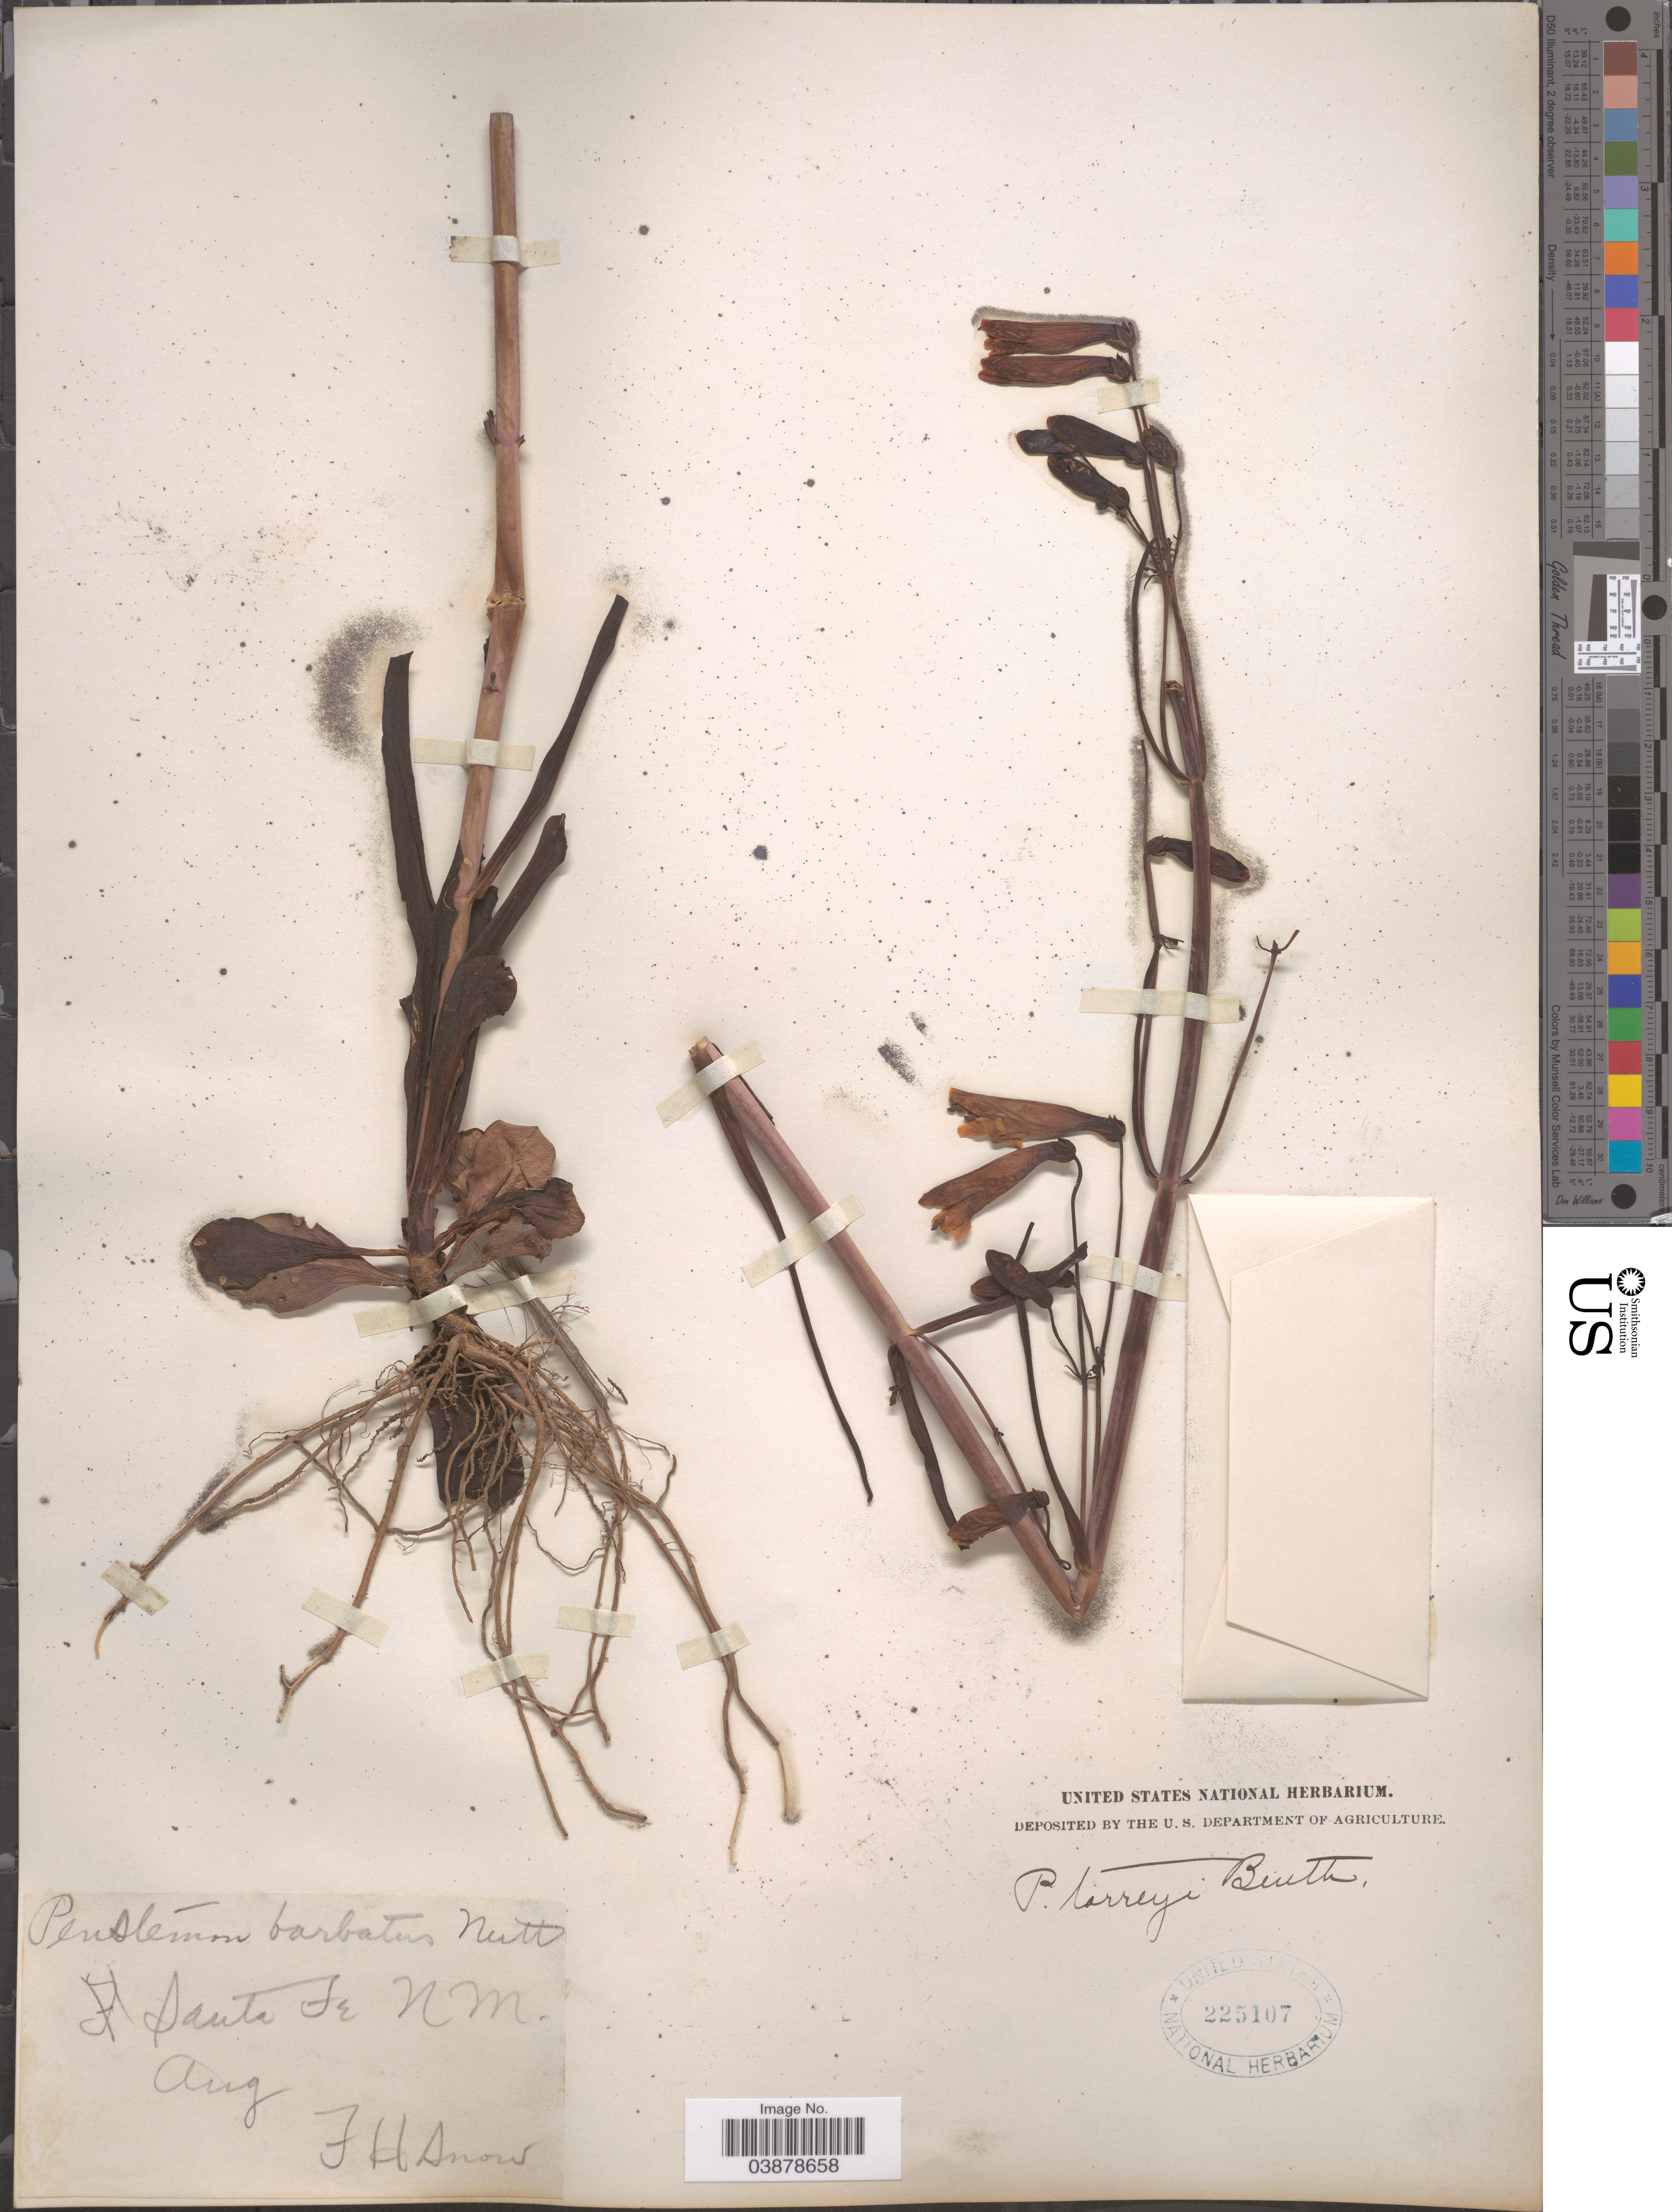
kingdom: Plantae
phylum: Tracheophyta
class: Magnoliopsida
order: Lamiales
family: Plantaginaceae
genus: Penstemon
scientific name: Penstemon torreyi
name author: Benth.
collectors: J. H. Snow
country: United States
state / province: New Mexico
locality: Santa Fe.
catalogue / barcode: US 225107